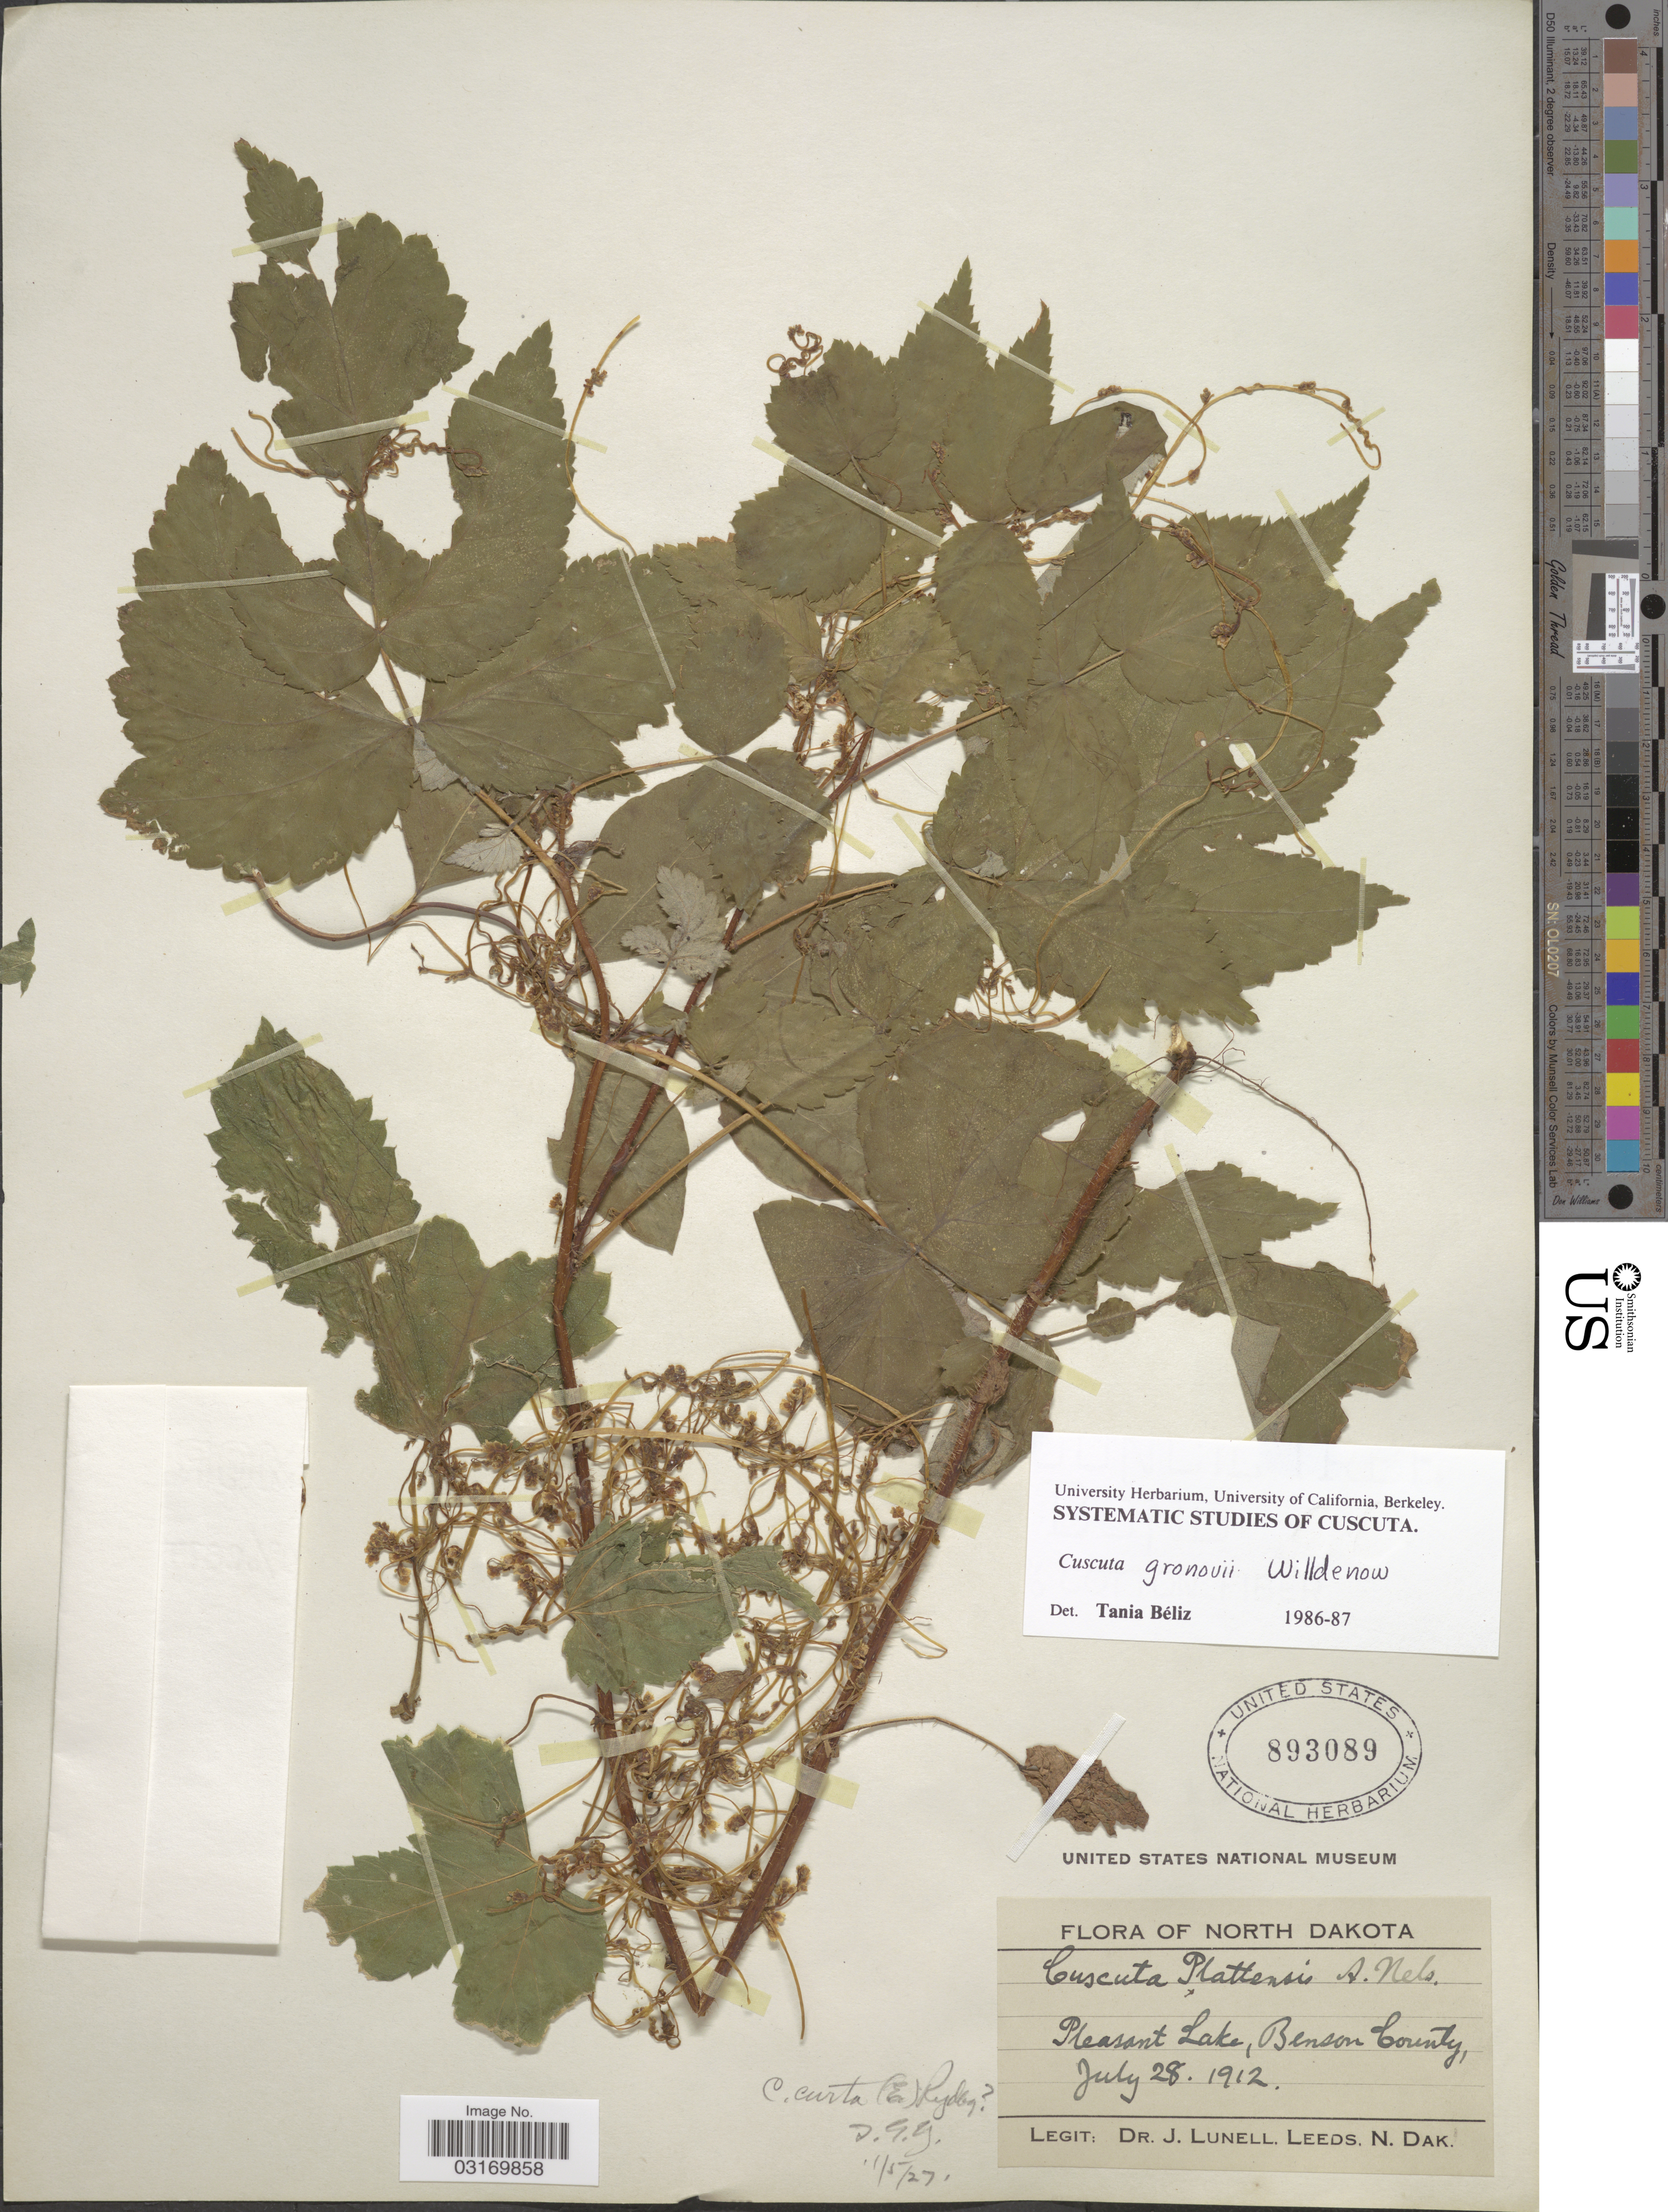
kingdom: Plantae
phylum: Tracheophyta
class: Magnoliopsida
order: Solanales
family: Convolvulaceae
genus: Cuscuta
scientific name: Cuscuta gronovii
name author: Willd. ex Schult.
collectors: J. Lunell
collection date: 1912-07-28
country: United States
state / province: North Dakota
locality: Pleasant Lake, Benson County.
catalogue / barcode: US 893089